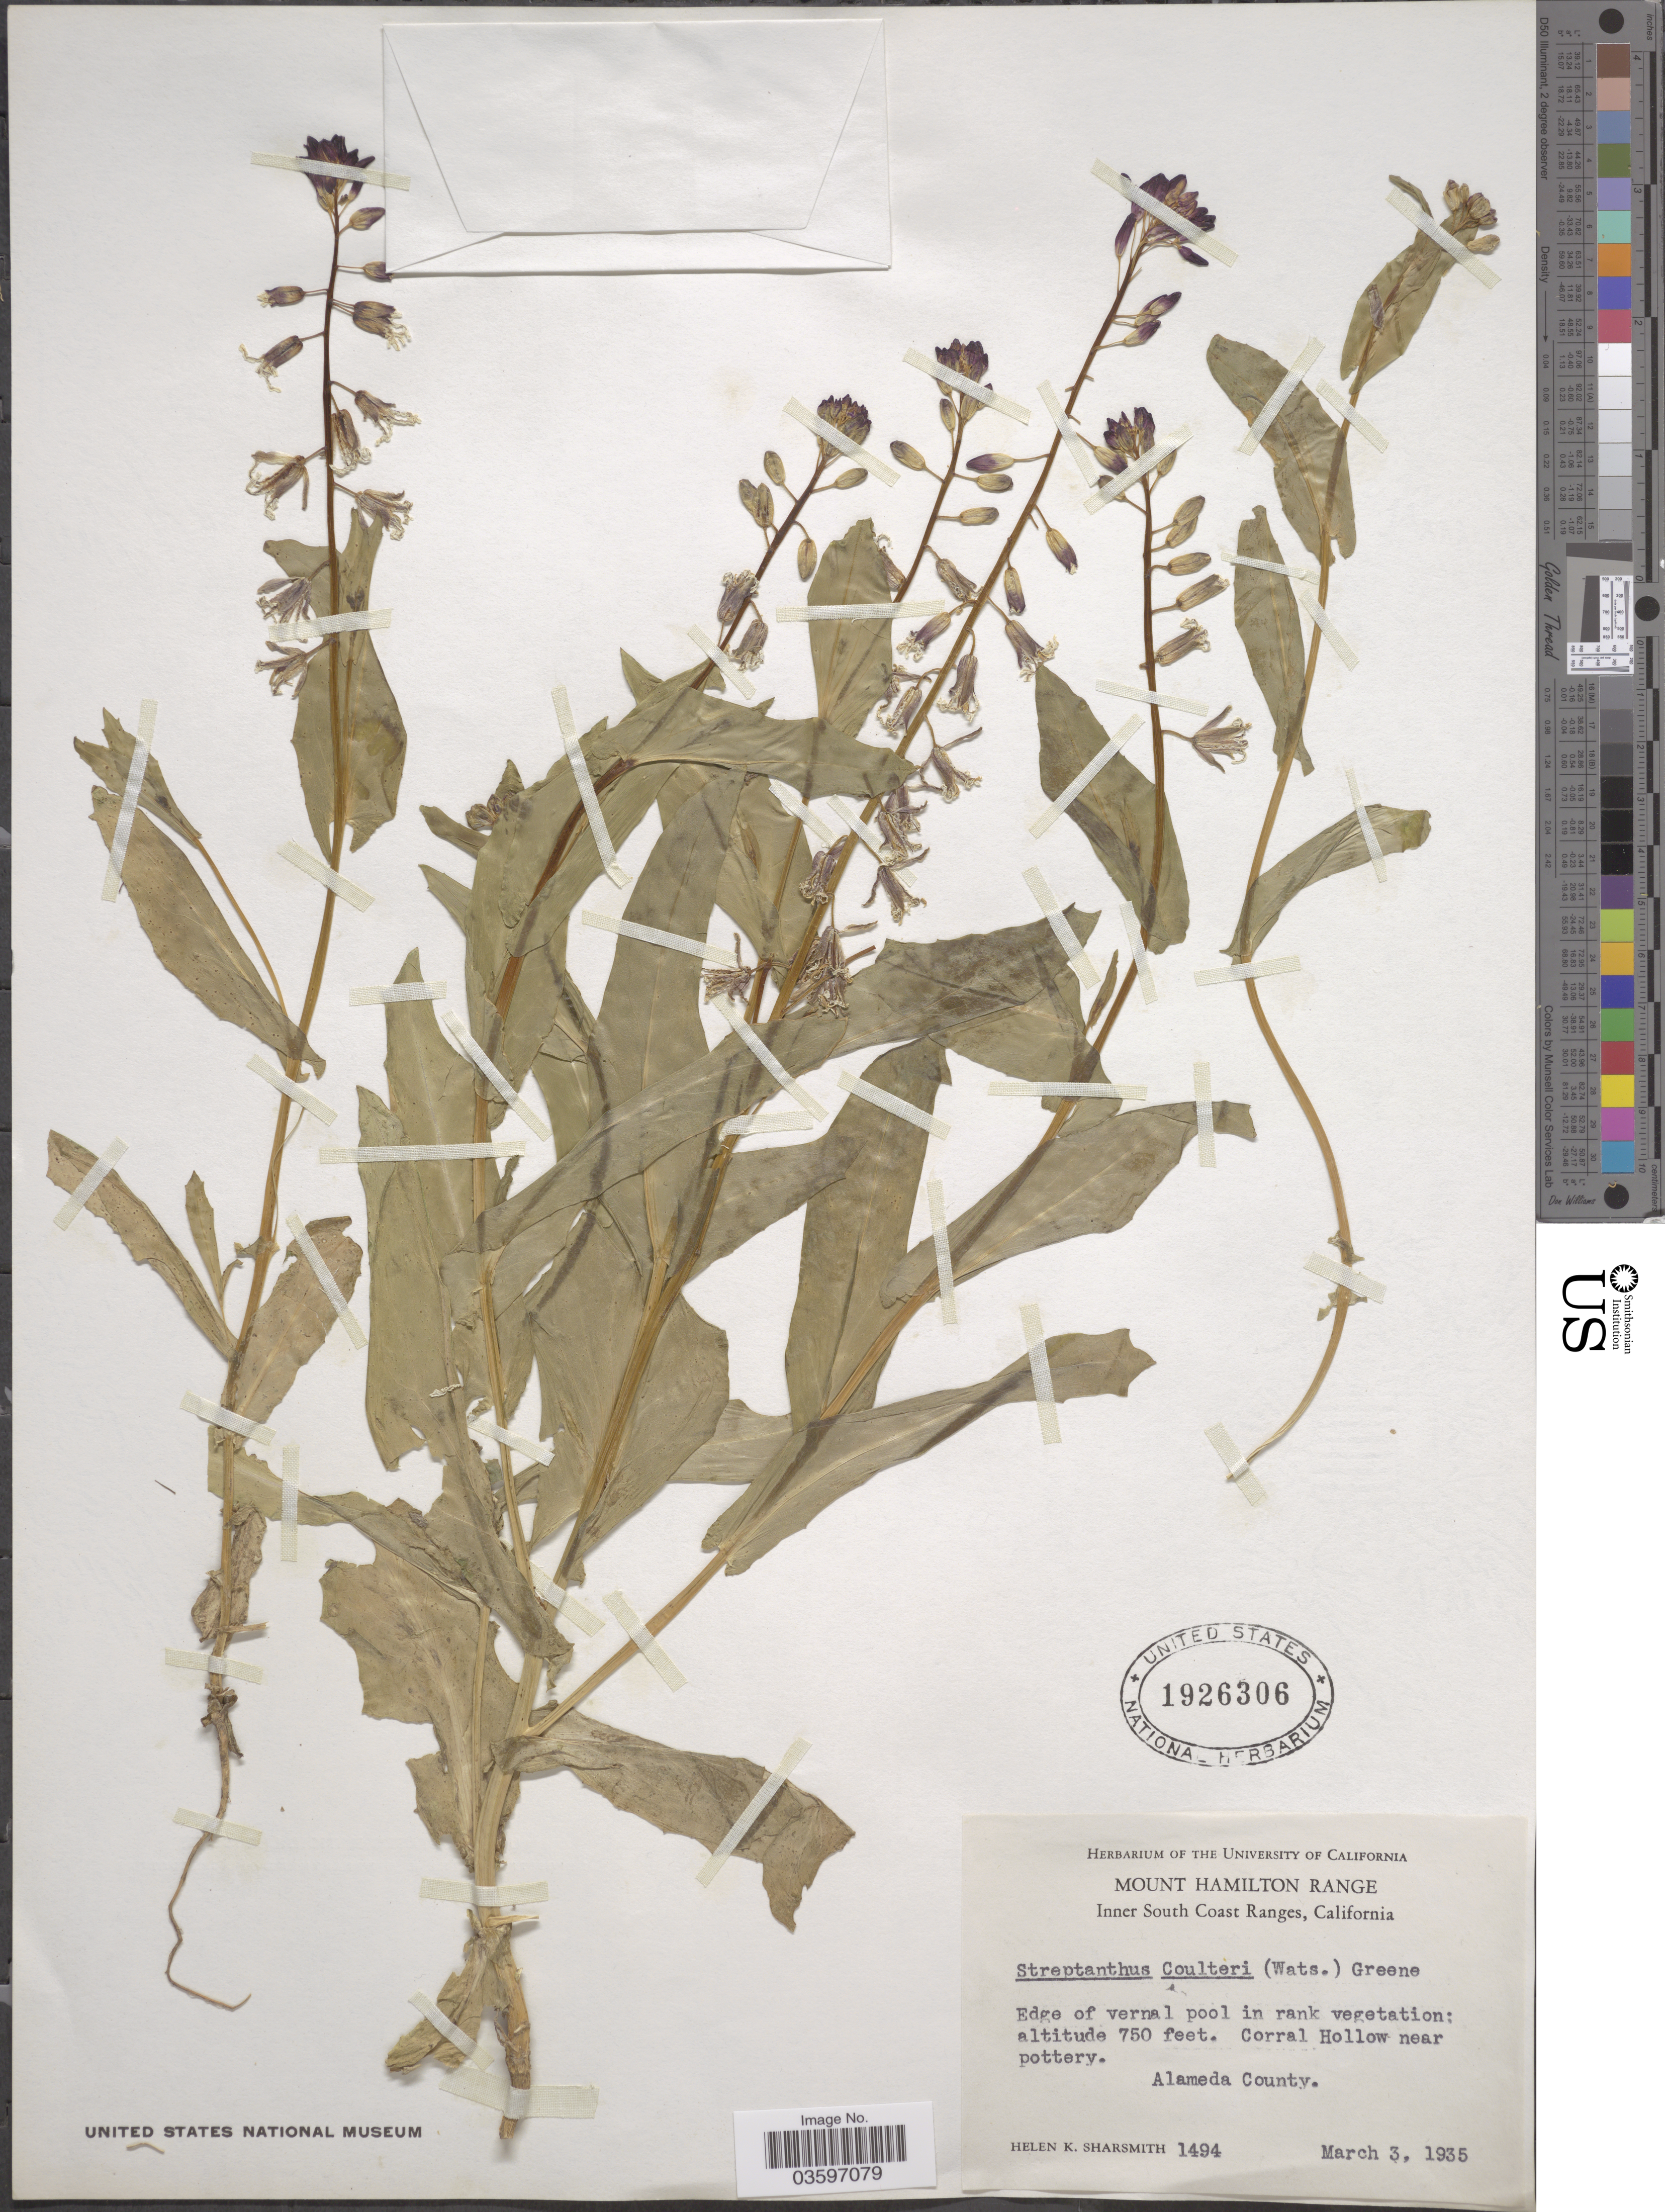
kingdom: Plantae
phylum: Tracheophyta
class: Magnoliopsida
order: Brassicales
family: Brassicaceae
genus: Caulanthus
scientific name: Caulanthus lemmonii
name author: S. Watson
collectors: H. Sharsmith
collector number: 1494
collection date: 1935-03-03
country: United States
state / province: California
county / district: Alameda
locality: Mount Hamilton Range. Inner South Coast Ranges. Edge of vernal pool in rank vegetation. Corral Hollow near pottery. Alameda County.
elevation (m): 229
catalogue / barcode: US 1926306